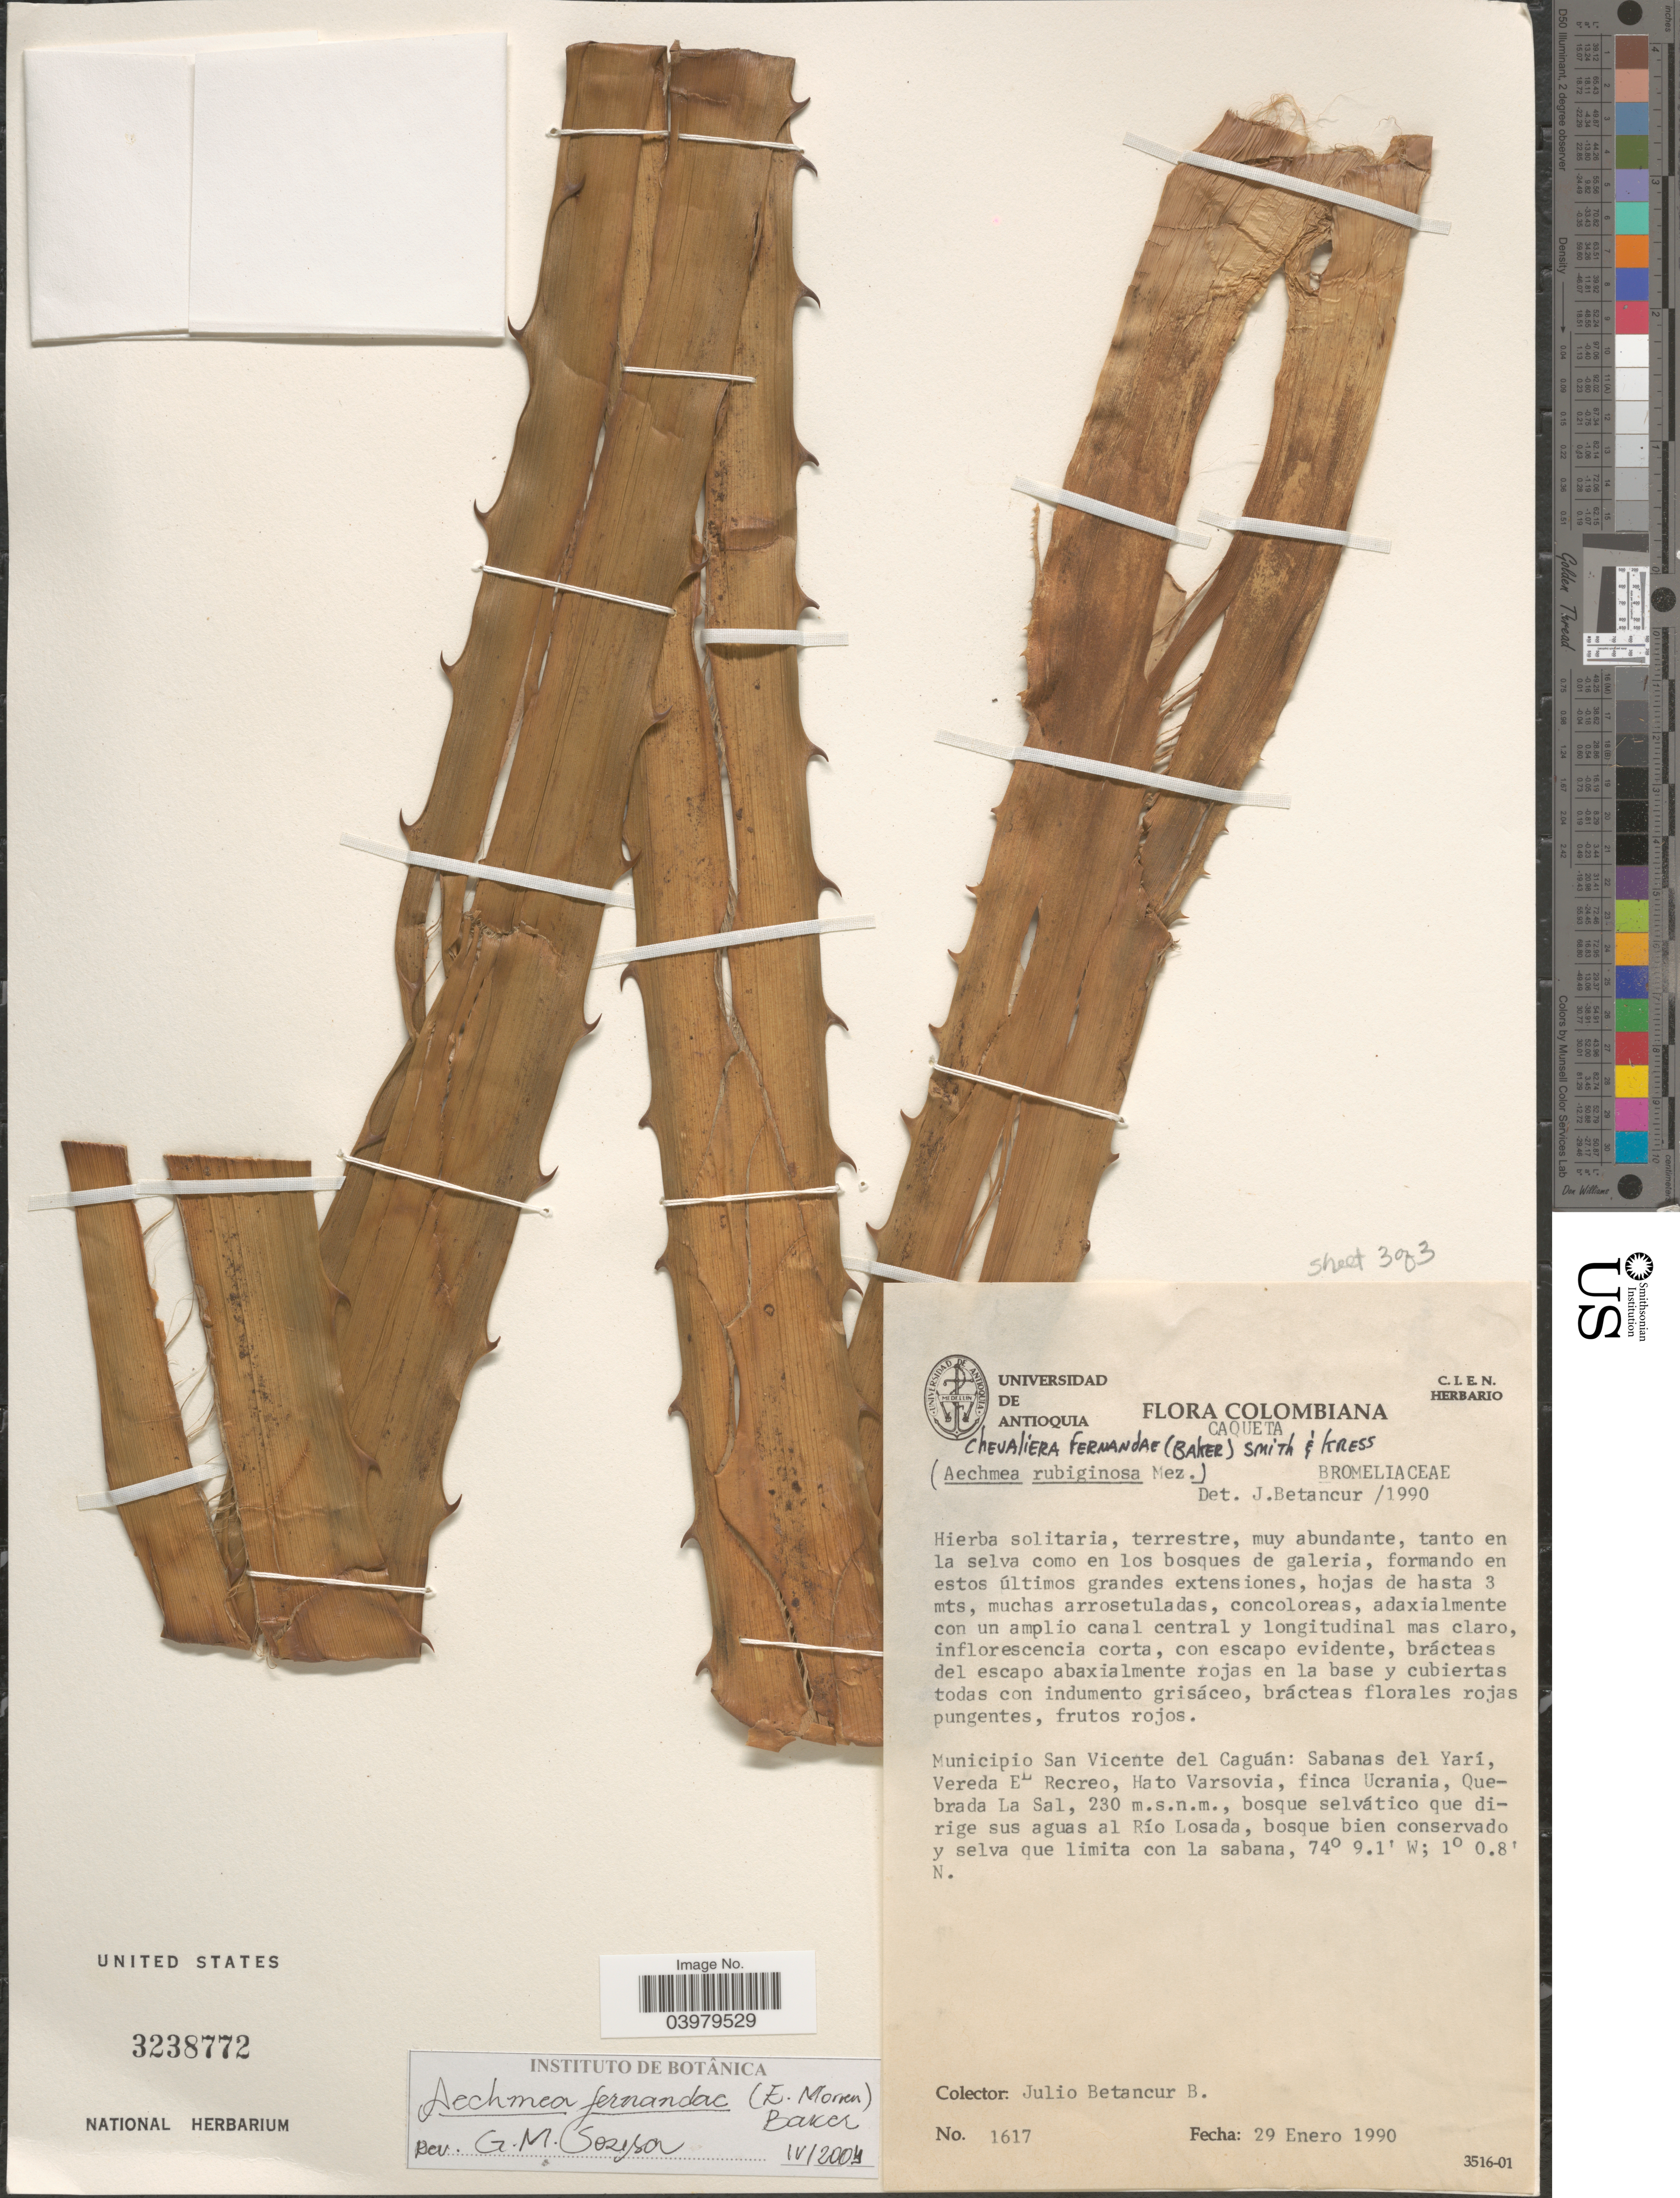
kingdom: Plantae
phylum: Tracheophyta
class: Liliopsida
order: Poales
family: Bromeliaceae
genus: Aechmea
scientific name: Aechmea fernandae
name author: (É. Morren) Baker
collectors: J. Betancur-B.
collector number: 1617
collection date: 1990-01-29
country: Colombia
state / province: Caquetá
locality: Municipio San Vicente del Caguán: Sabanas del Yarí, Vereda El Recreo, Hato Varsovia, finca Ucrania, Quebrada La Sal, bosque selvático que dirige sus aguas al Río Losada, bosque bien conservado y selva que limita con la sabana.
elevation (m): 230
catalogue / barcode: US 3238772